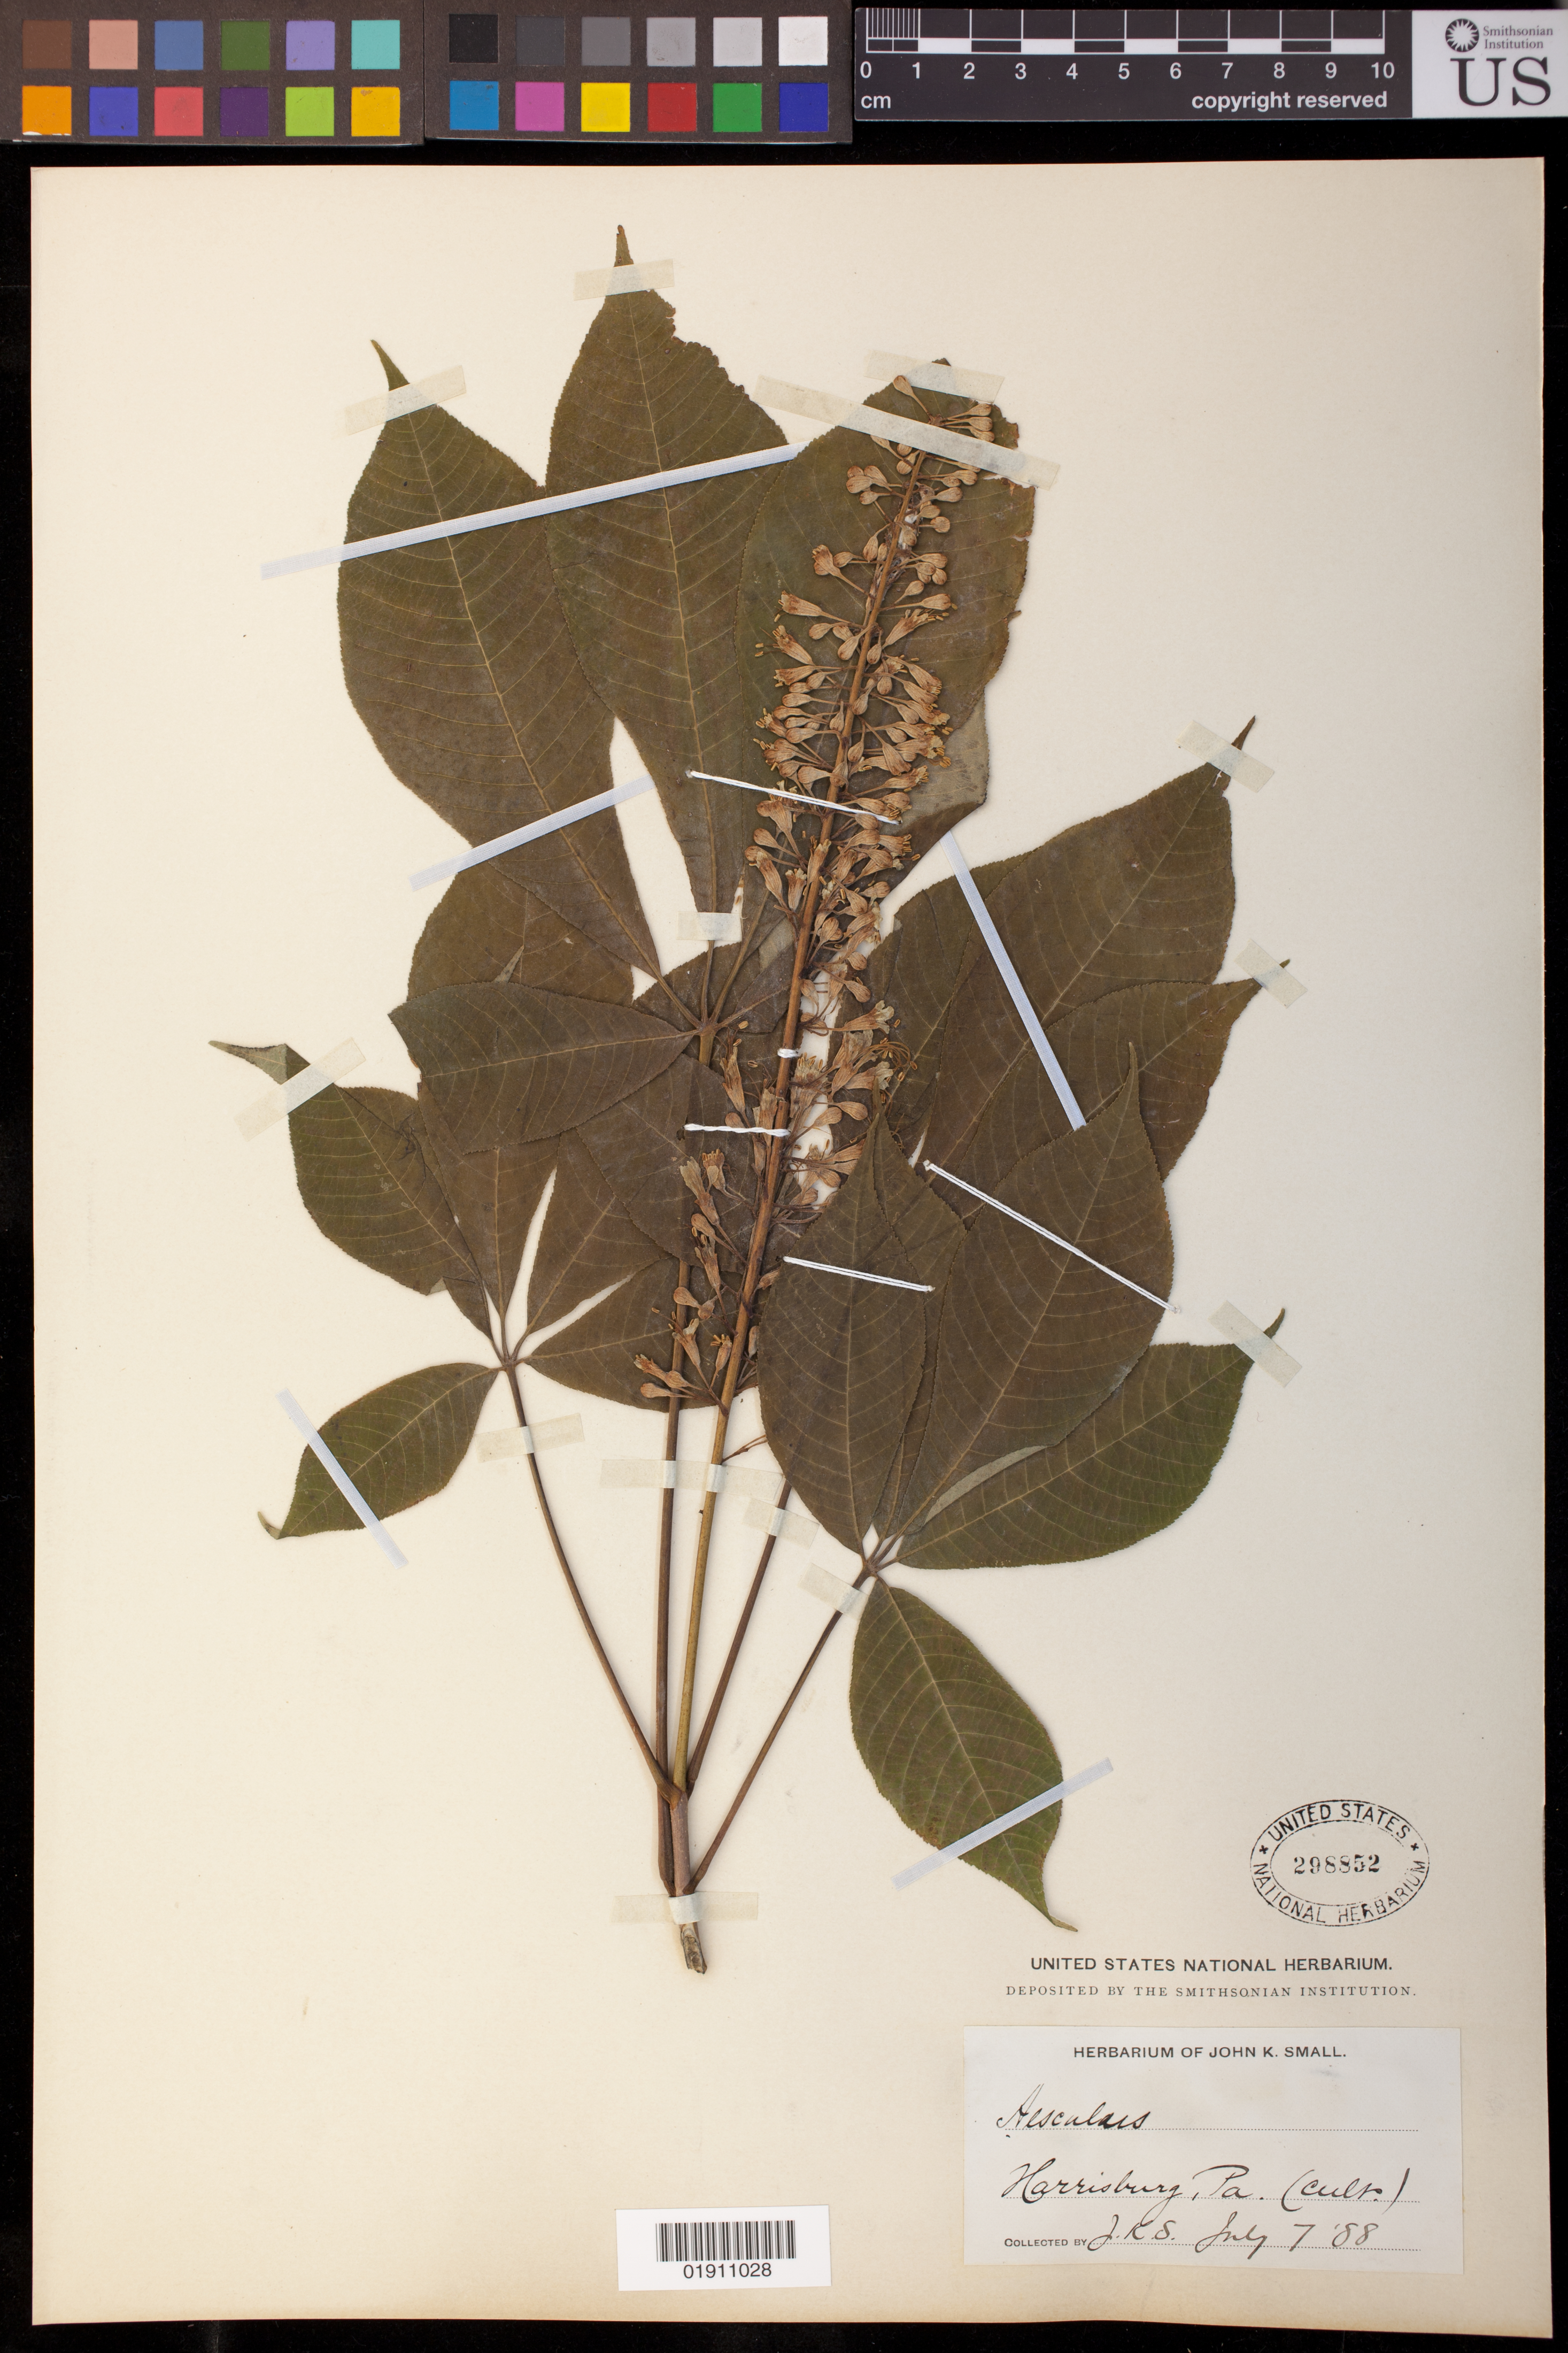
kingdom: Plantae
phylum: Tracheophyta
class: Magnoliopsida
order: Sapindales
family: Sapindaceae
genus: Aesculus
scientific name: Aesculus sp.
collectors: J. K. Small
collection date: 1888-07-07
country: United States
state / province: Pennsylvania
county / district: Dauphin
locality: Harrisburg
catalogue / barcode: US 298852